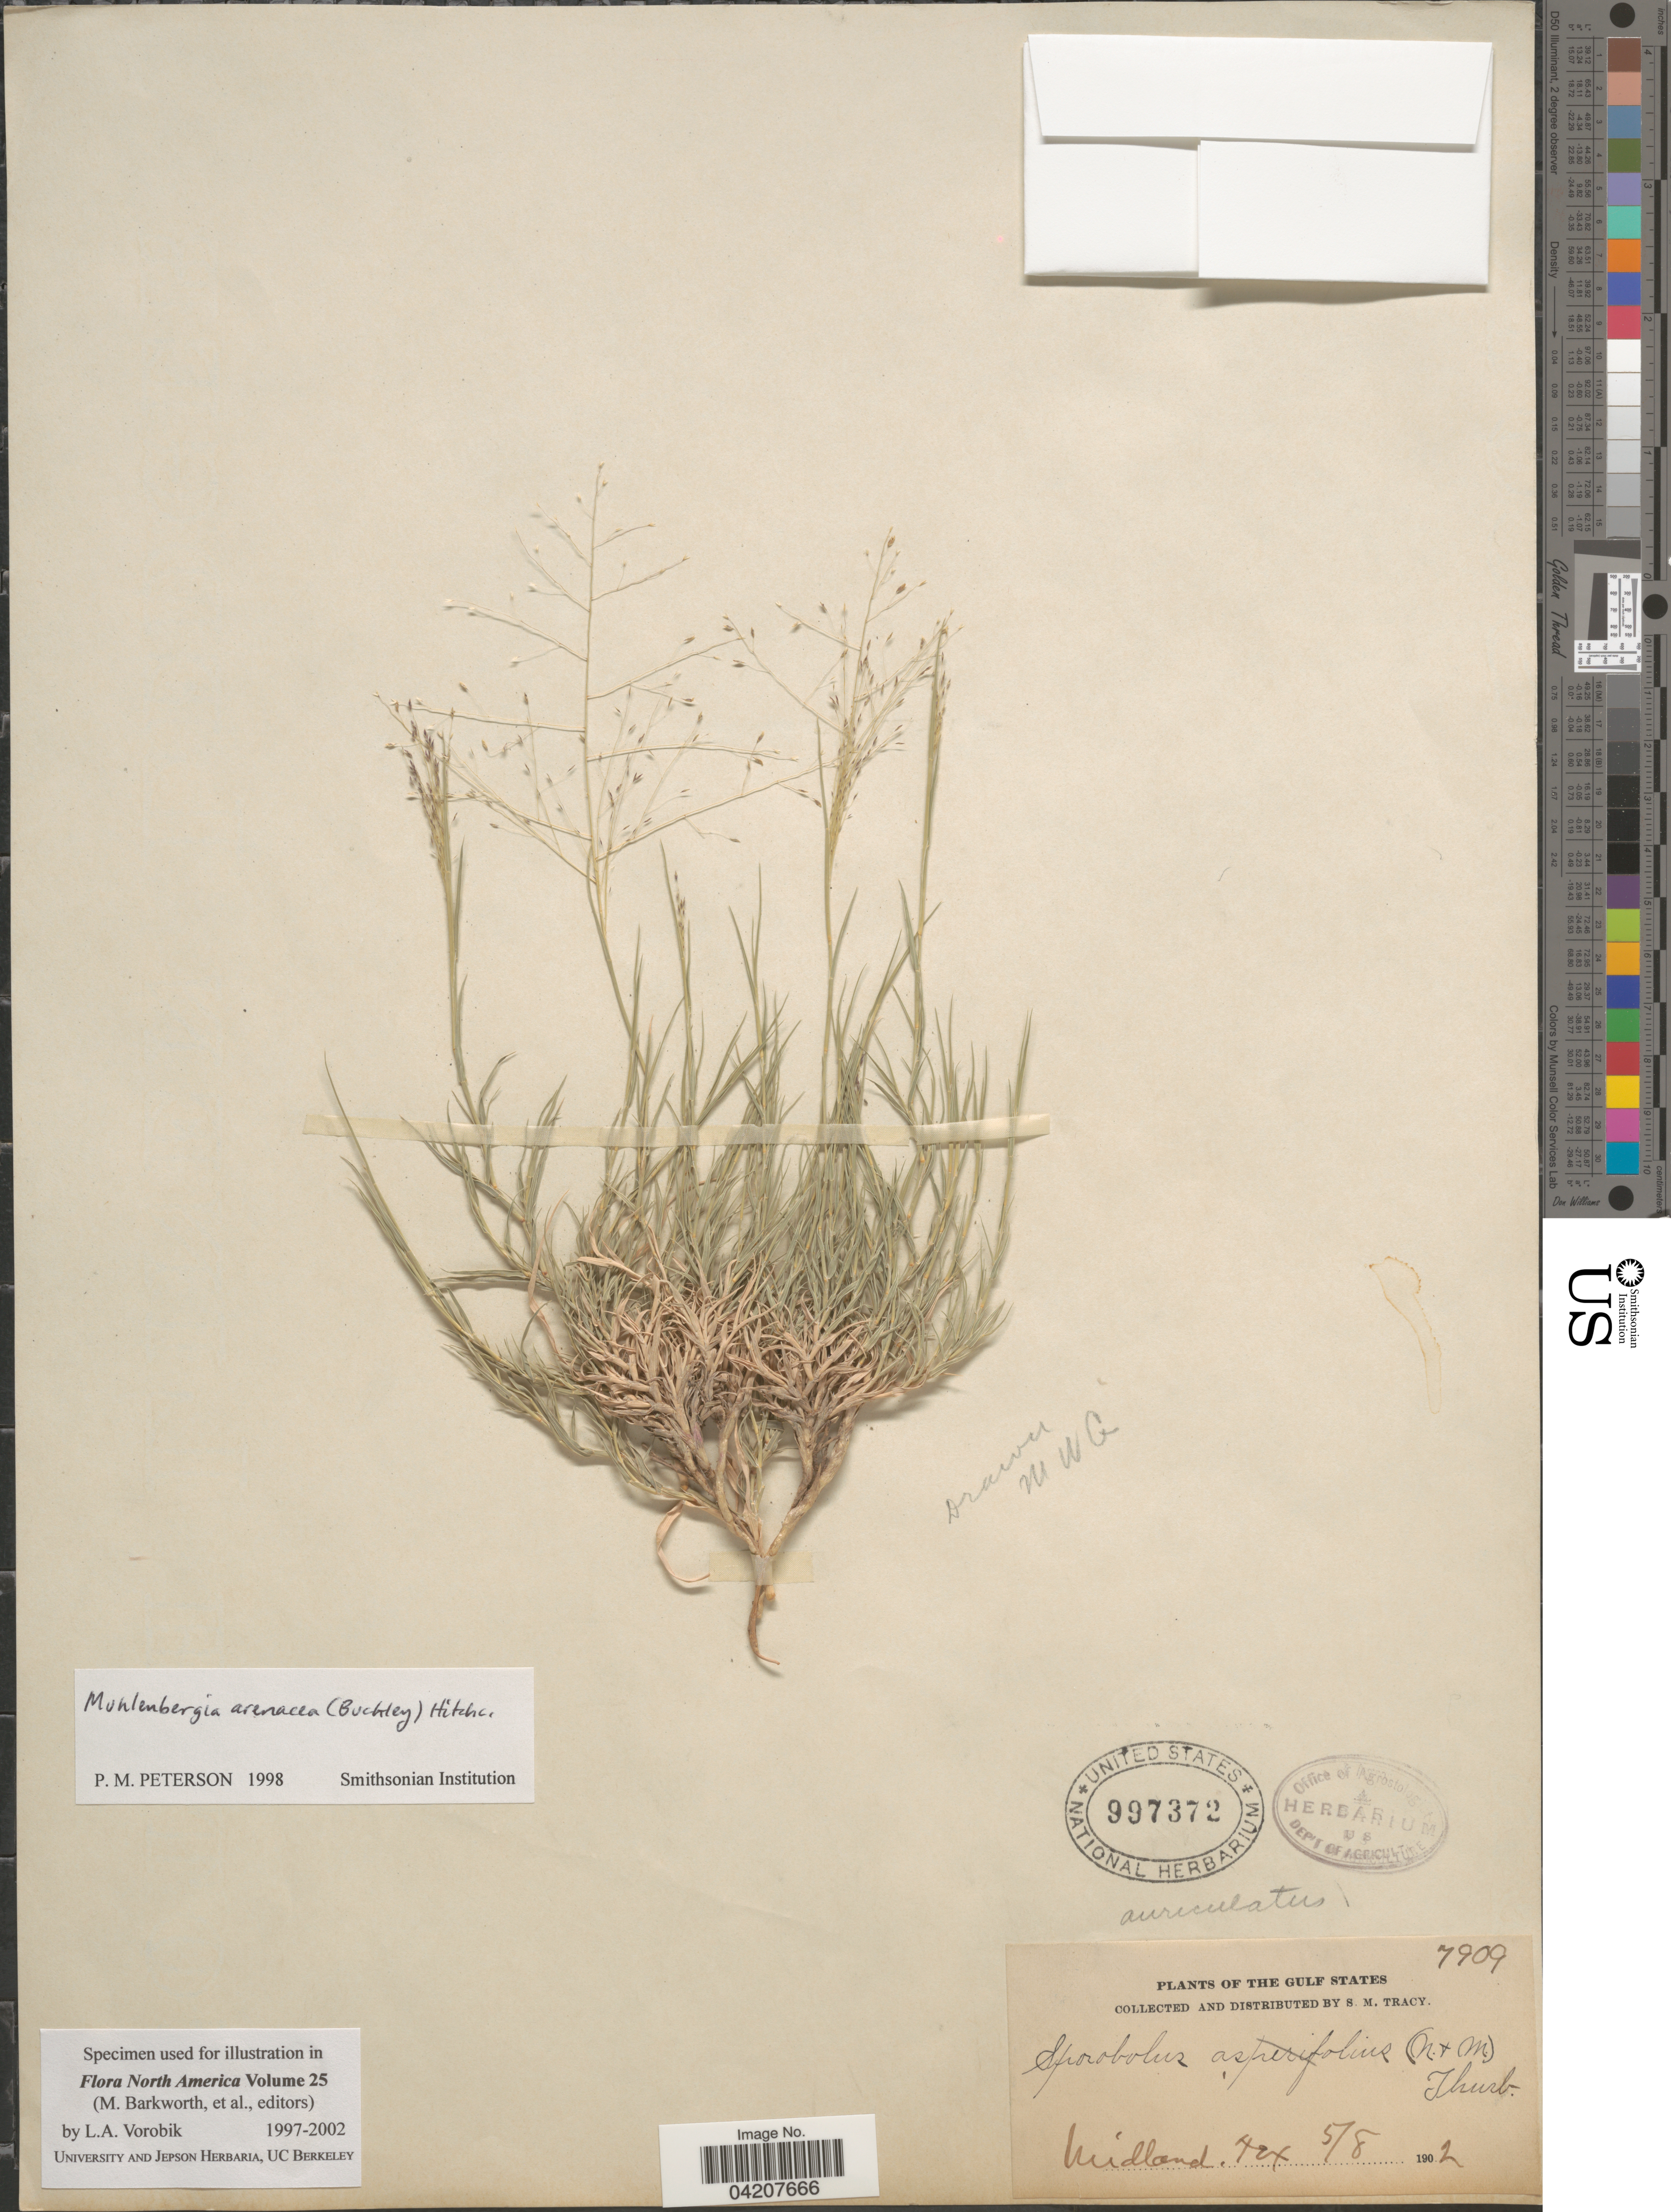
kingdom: Plantae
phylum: Tracheophyta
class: Liliopsida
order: Poales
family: Poaceae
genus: Muhlenbergia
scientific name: Muhlenbergia arenacea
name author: (Buckley) Hitchc.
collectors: S. M. Tracy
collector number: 7909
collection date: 1902-05-08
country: United States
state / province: Texas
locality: The Gulf States. Midland.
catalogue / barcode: US 997372